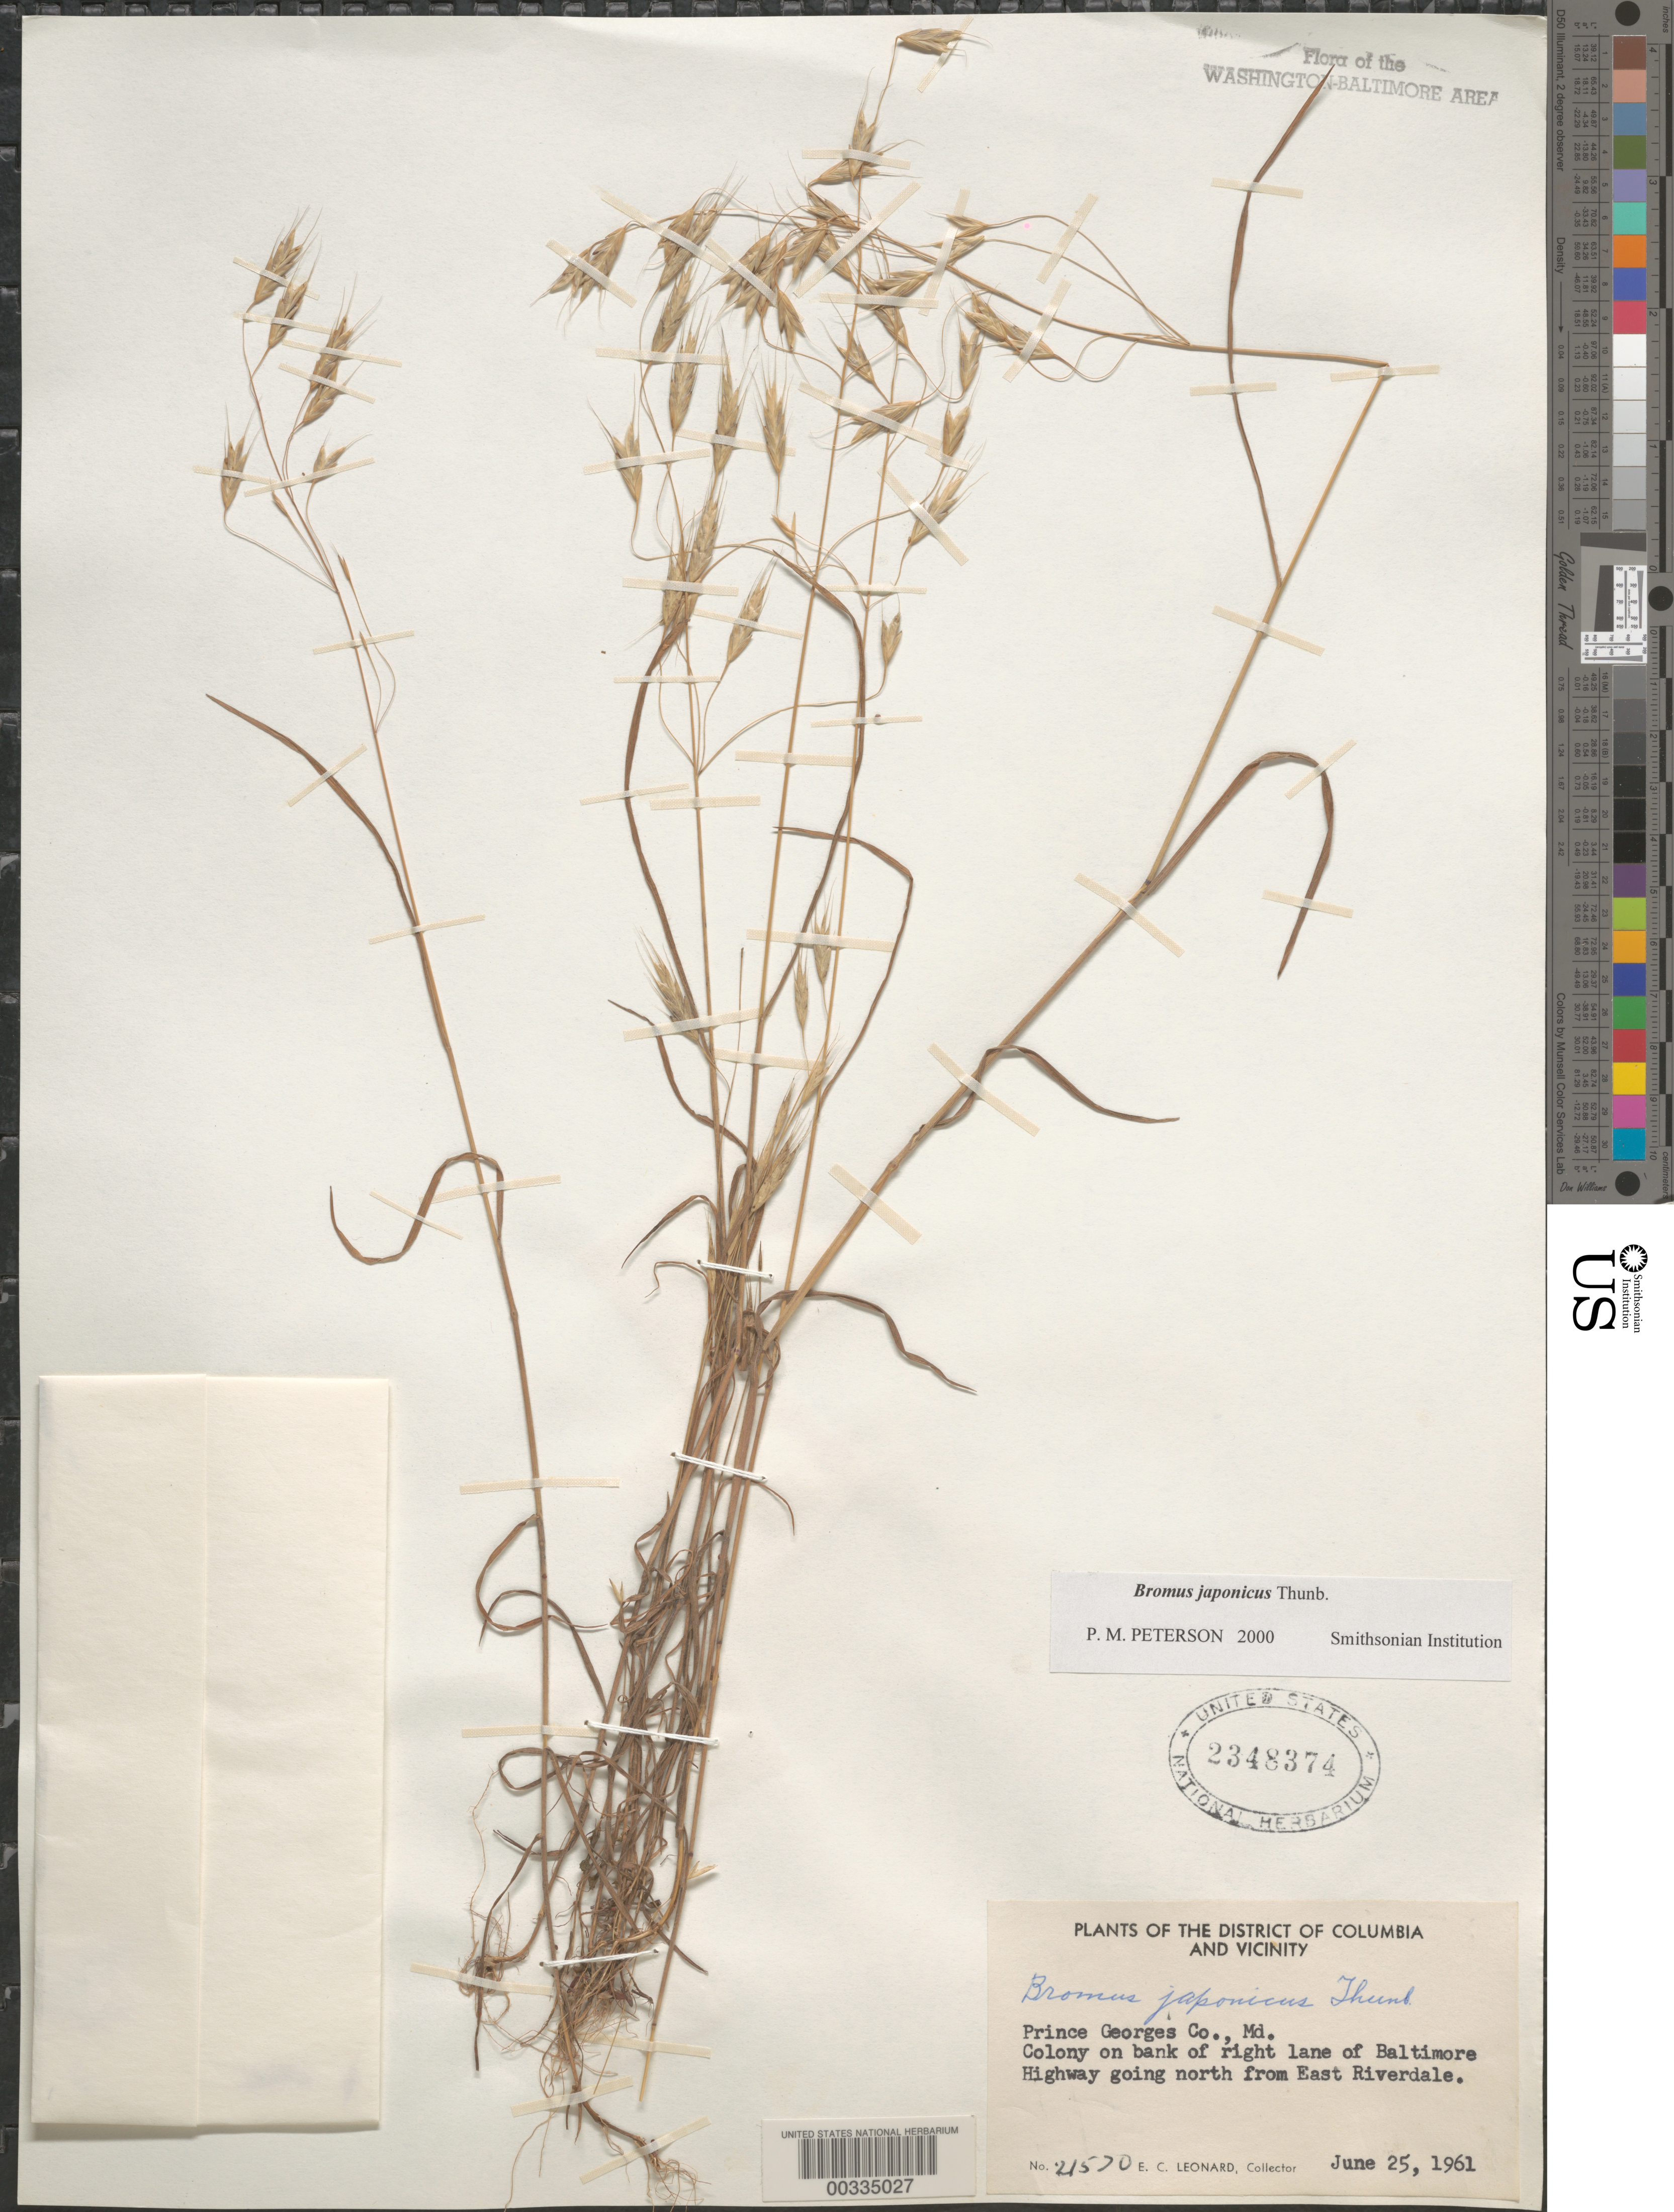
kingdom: Plantae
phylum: Tracheophyta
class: Liliopsida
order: Poales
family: Poaceae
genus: Bromus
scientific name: Bromus japonicus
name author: Houtt.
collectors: E. C. Leonard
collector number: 21570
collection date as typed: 25 Jun 1961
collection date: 1961-06-25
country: United States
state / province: Maryland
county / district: Prince George's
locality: Baltimore Highway, north of East Riverdale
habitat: On bank of highway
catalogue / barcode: US 2348374